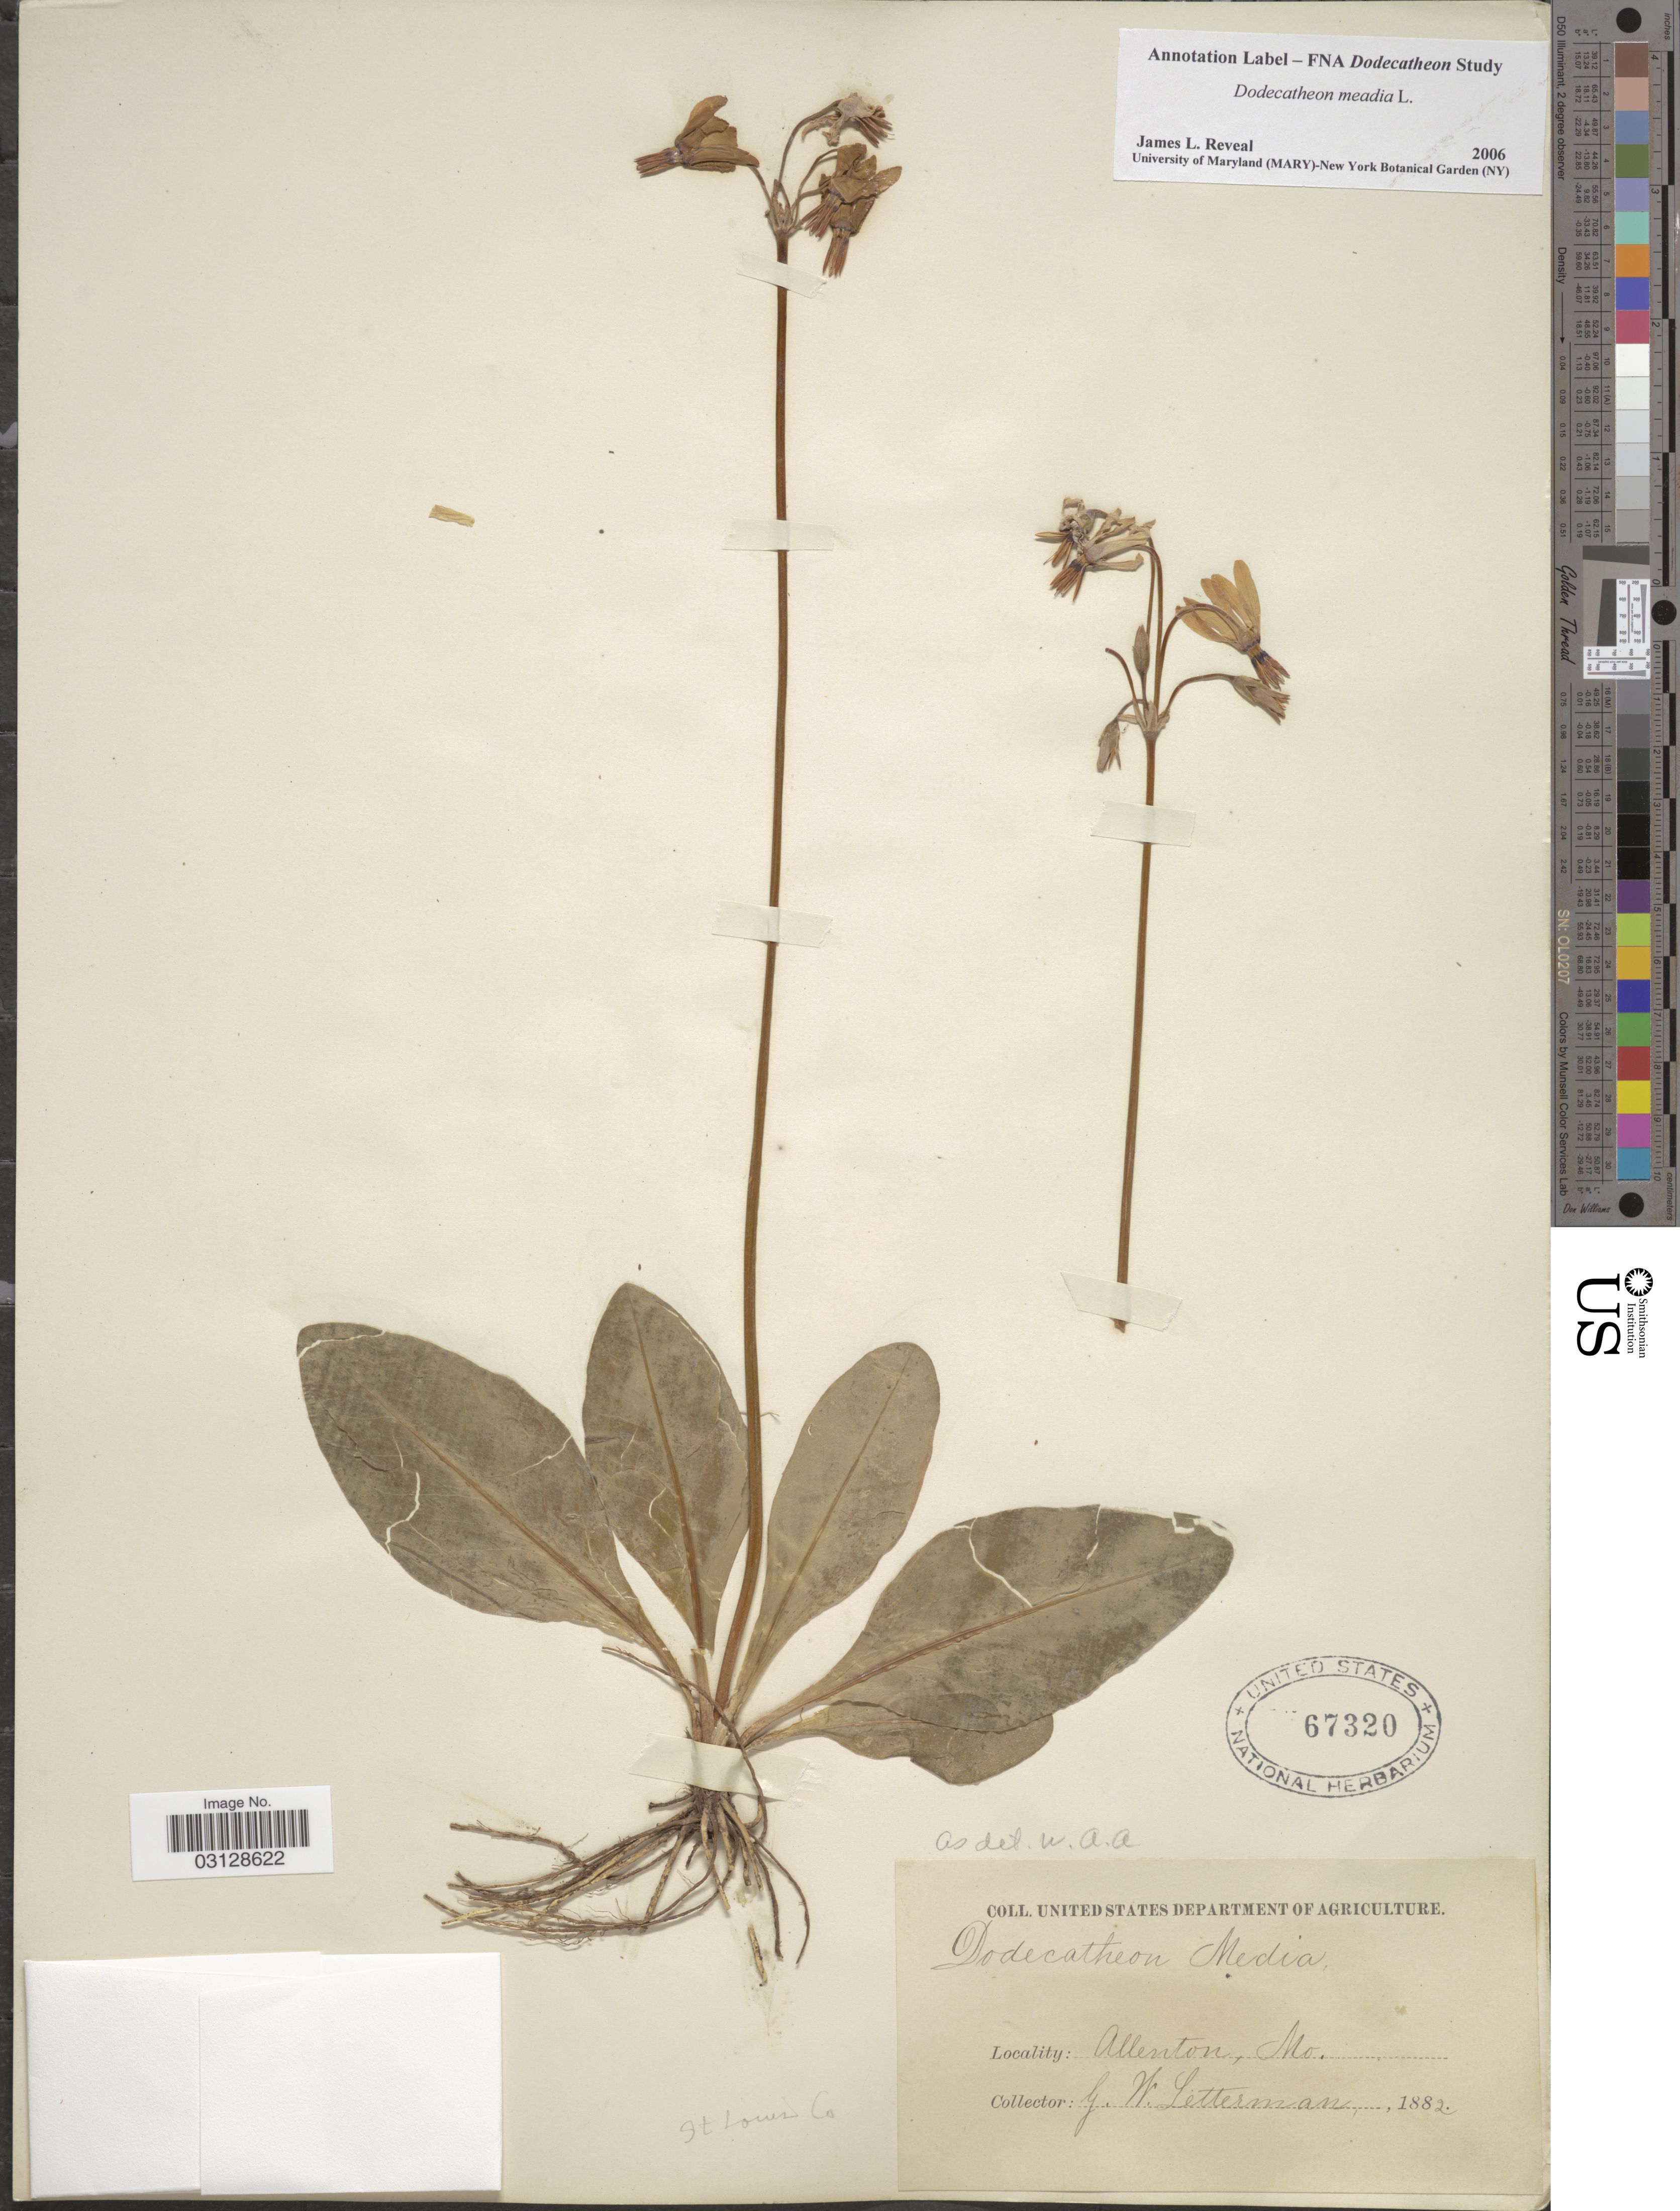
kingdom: Plantae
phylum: Tracheophyta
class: Magnoliopsida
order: Ericales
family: Primulaceae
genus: Dodecatheon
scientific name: Dodecatheon meadia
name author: L.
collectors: G. W. Letterman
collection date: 1882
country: United States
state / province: Missouri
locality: Allenton. St Louis Co.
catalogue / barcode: US 67320